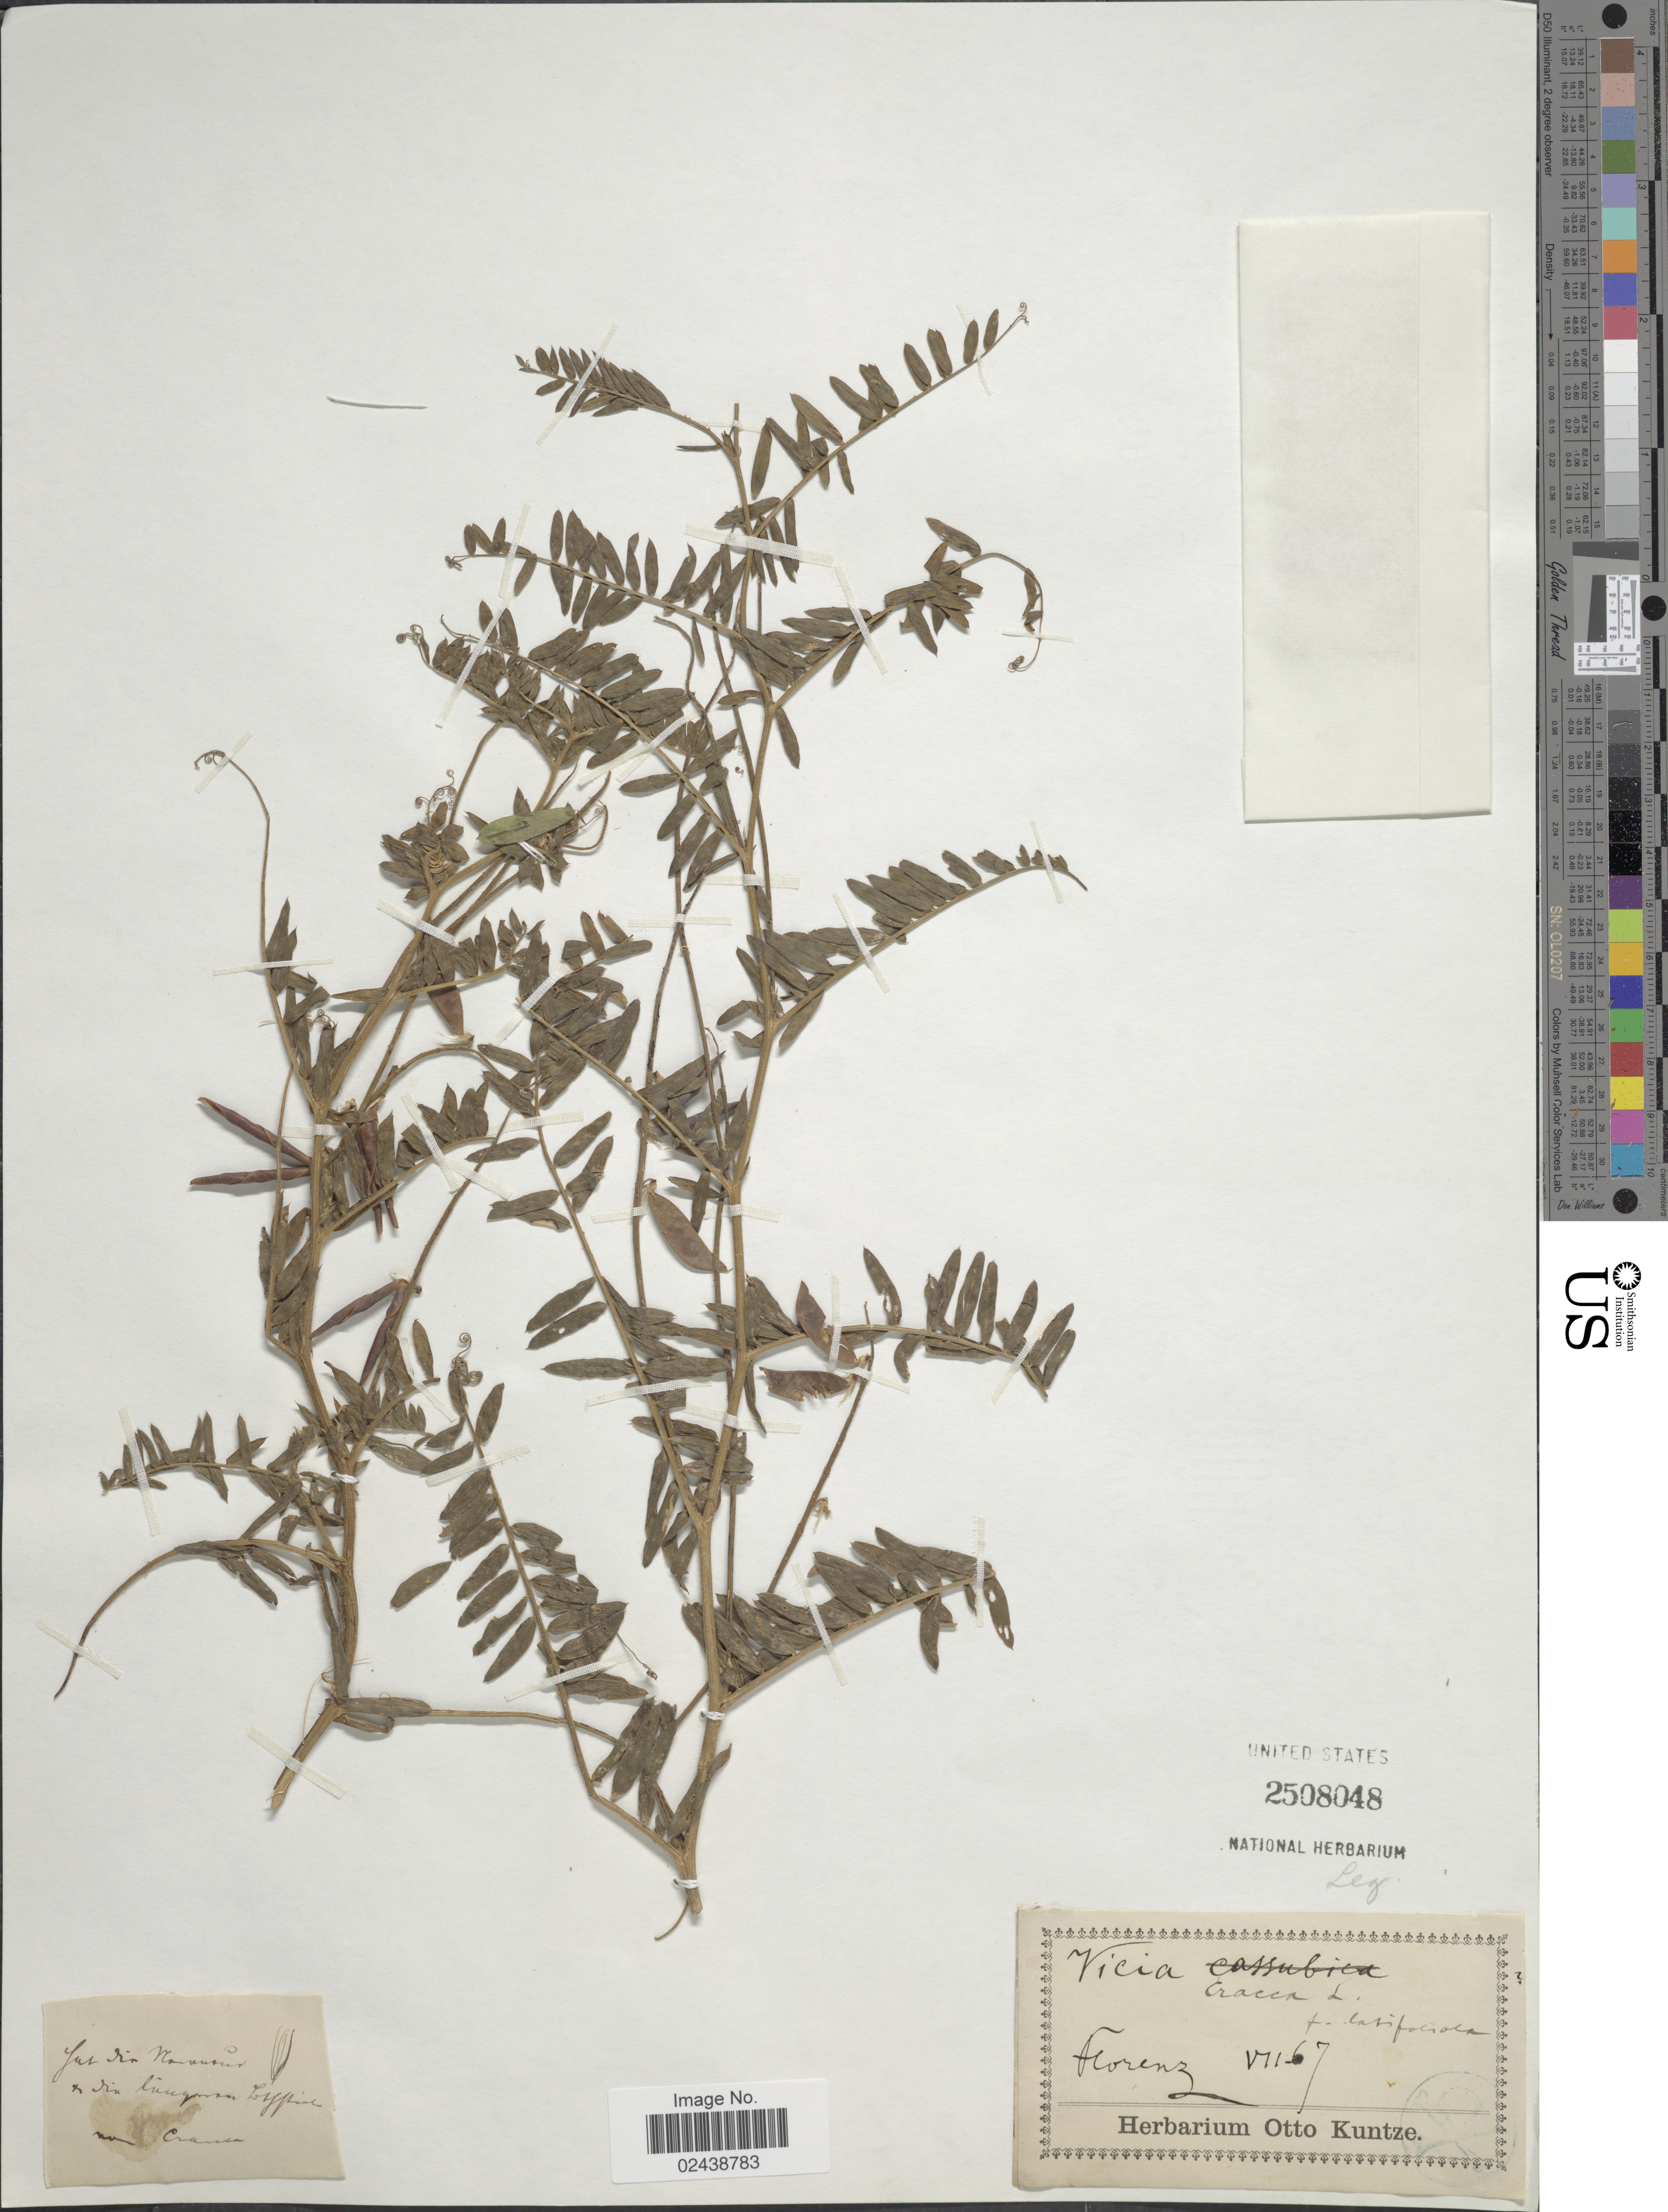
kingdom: Plantae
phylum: Tracheophyta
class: Magnoliopsida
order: Fabales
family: Fabaceae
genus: Vicia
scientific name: Vicia cracca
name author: L.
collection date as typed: Transcribed d/m/y: /7/67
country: Italy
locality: Florenz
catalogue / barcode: US 2508048